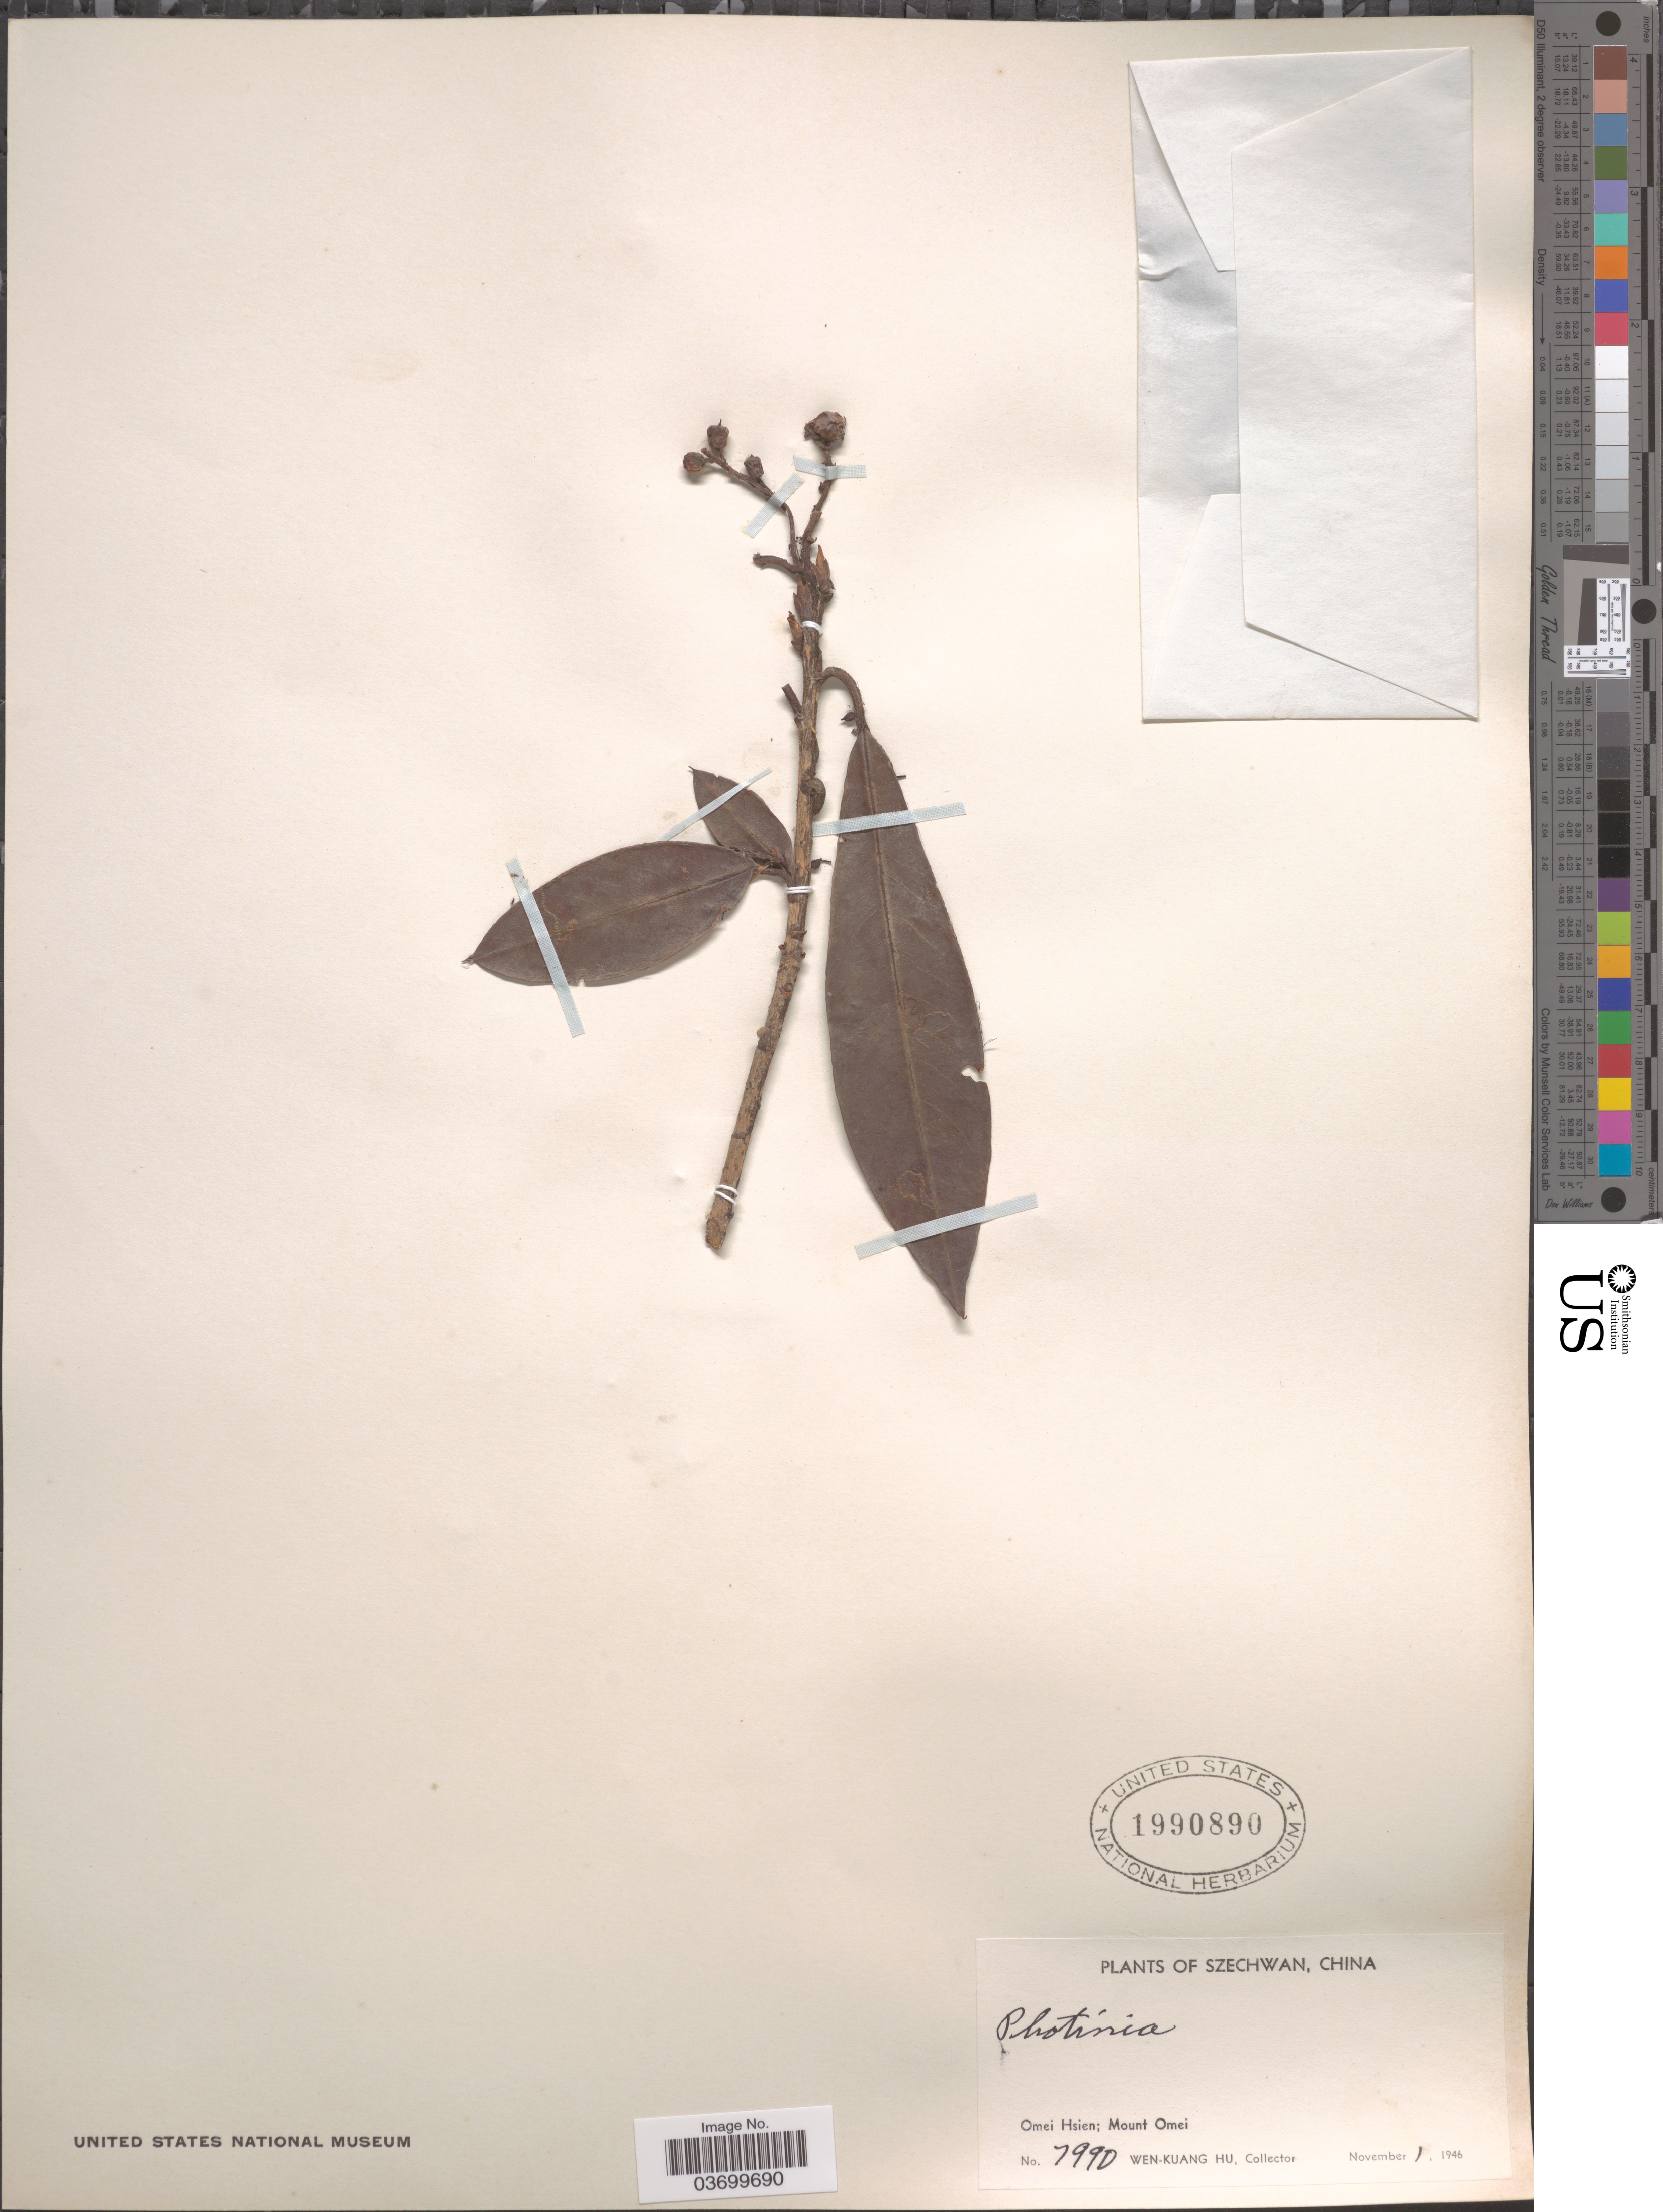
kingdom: Plantae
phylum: Tracheophyta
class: Magnoliopsida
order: Rosales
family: Rosaceae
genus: Photinia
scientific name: Photinia sp.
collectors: W. K. Hu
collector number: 7990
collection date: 1946-11-01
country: China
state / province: Sichuan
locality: Szechwan. Omei Hsien; Mount Omei.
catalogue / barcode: US 1990890